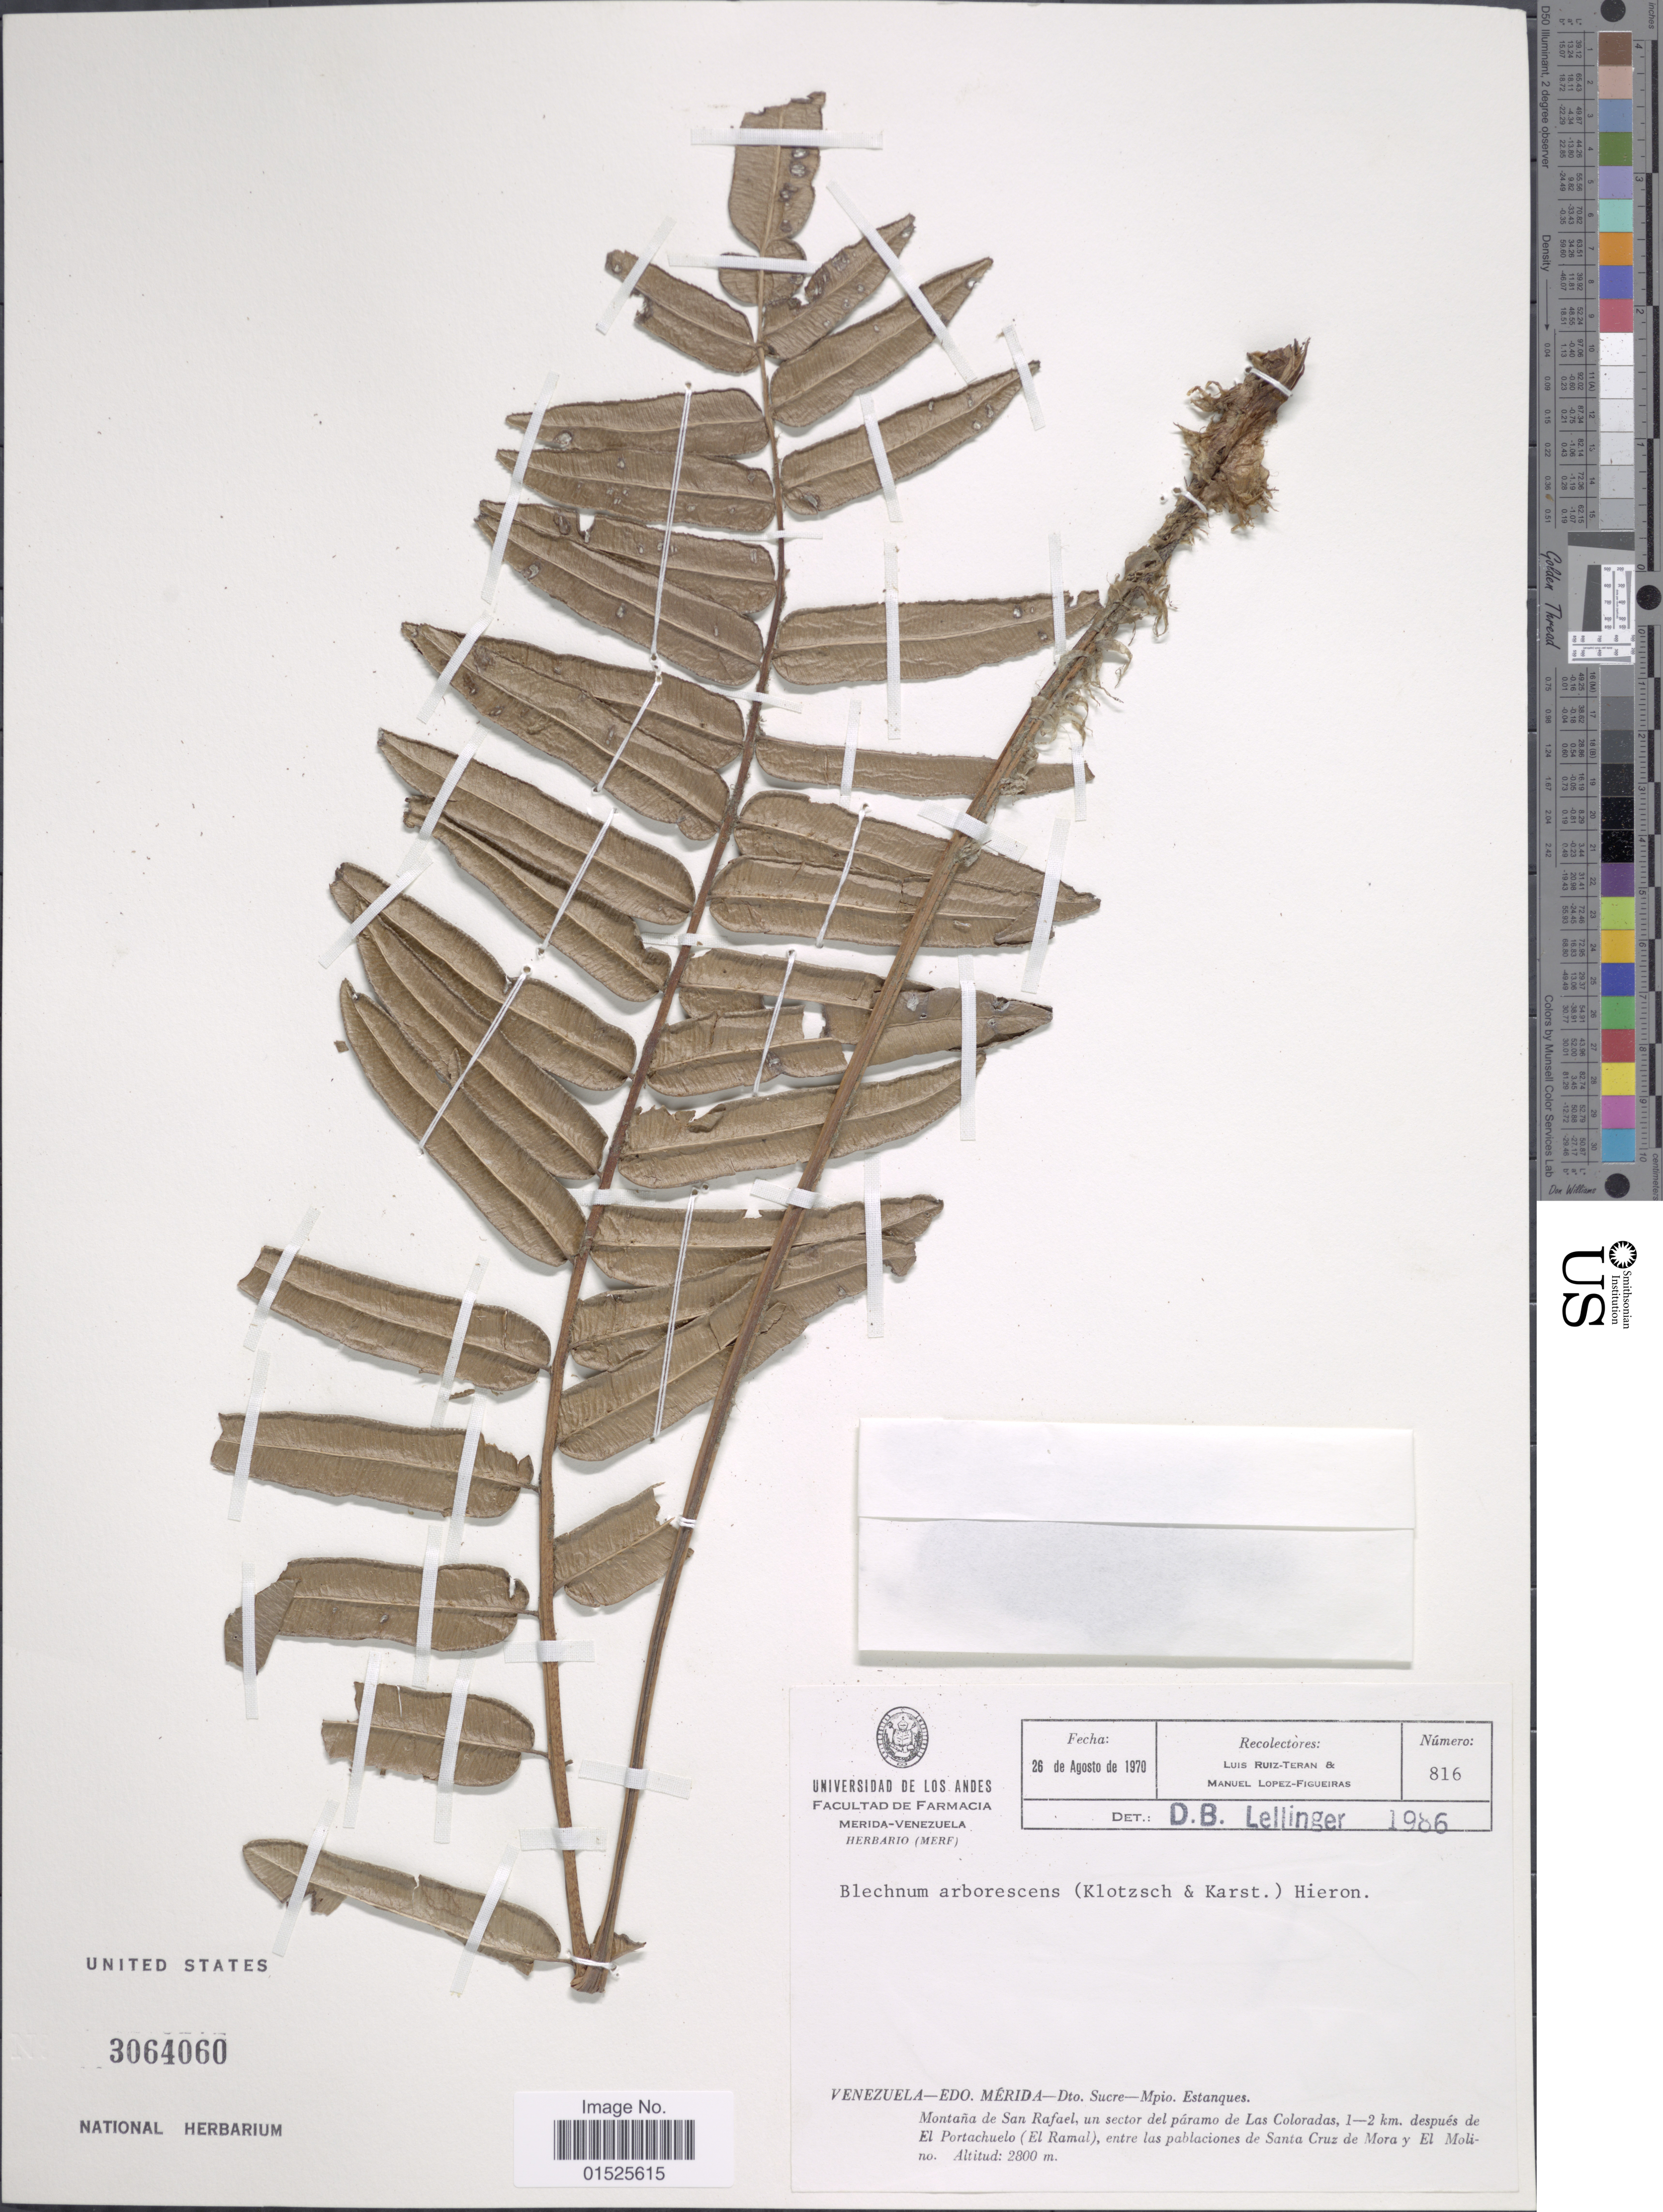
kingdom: Plantae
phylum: Tracheophyta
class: Polypodiopsida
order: Polypodiales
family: Blechnaceae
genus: Blechnum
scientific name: Blechnum cordatum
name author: (Desv.) Hieron.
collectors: L. E. Ruíz-Terán & M. Lopéz-F.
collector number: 816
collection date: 1970-08-26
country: Venezuela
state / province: Mérida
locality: Dto. Sucre - Mpio. Estanques. Montaña de San Rafael, un sector del páramo de Las Coloradas, 1-2 km después de El Portachuelo (El Ramal), entre las pablaciones de Santa Cruz de Mora y El Molino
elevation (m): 2800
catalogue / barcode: US 3064060